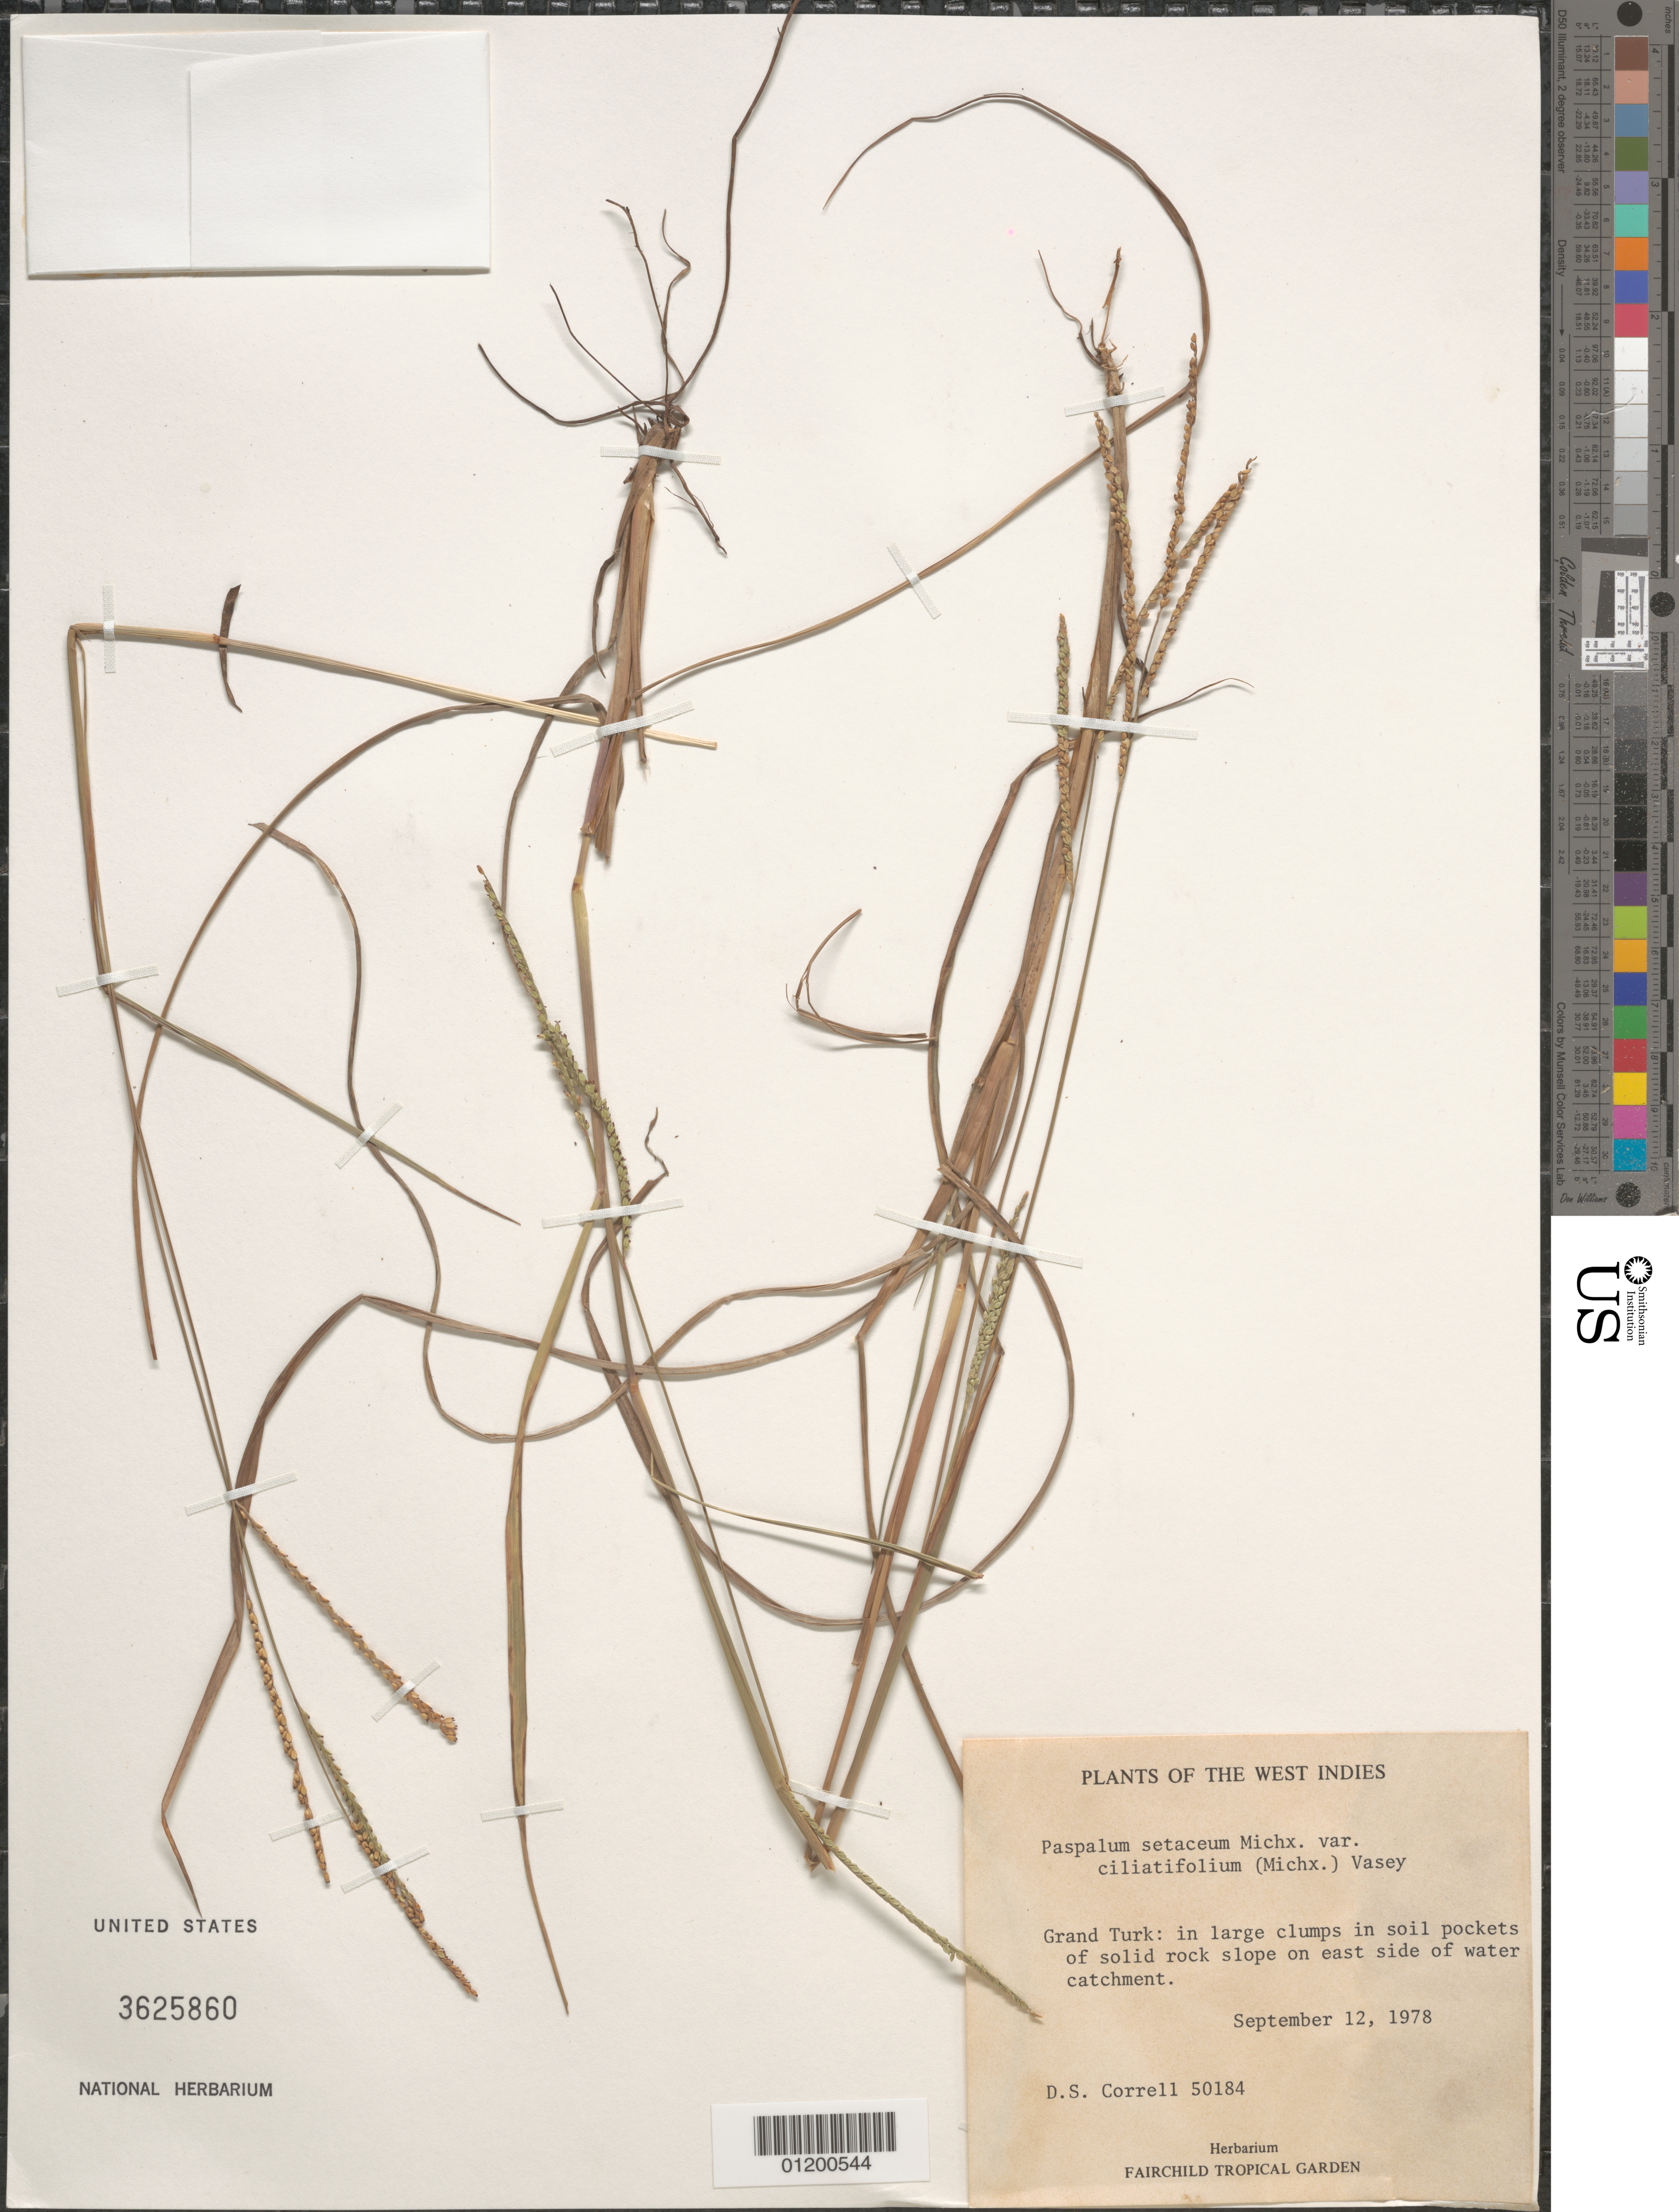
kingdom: Plantae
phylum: Tracheophyta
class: Liliopsida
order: Poales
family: Poaceae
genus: Paspalum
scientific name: Paspalum setaceum var. ciliatifolium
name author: (Michx.) Vasey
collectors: D. S. Correll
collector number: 50184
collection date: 1978-09-12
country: Bahamas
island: Grand Turk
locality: In large clumps in soil pockets of solid rock slope on E side of water catchment.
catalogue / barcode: US 3625860